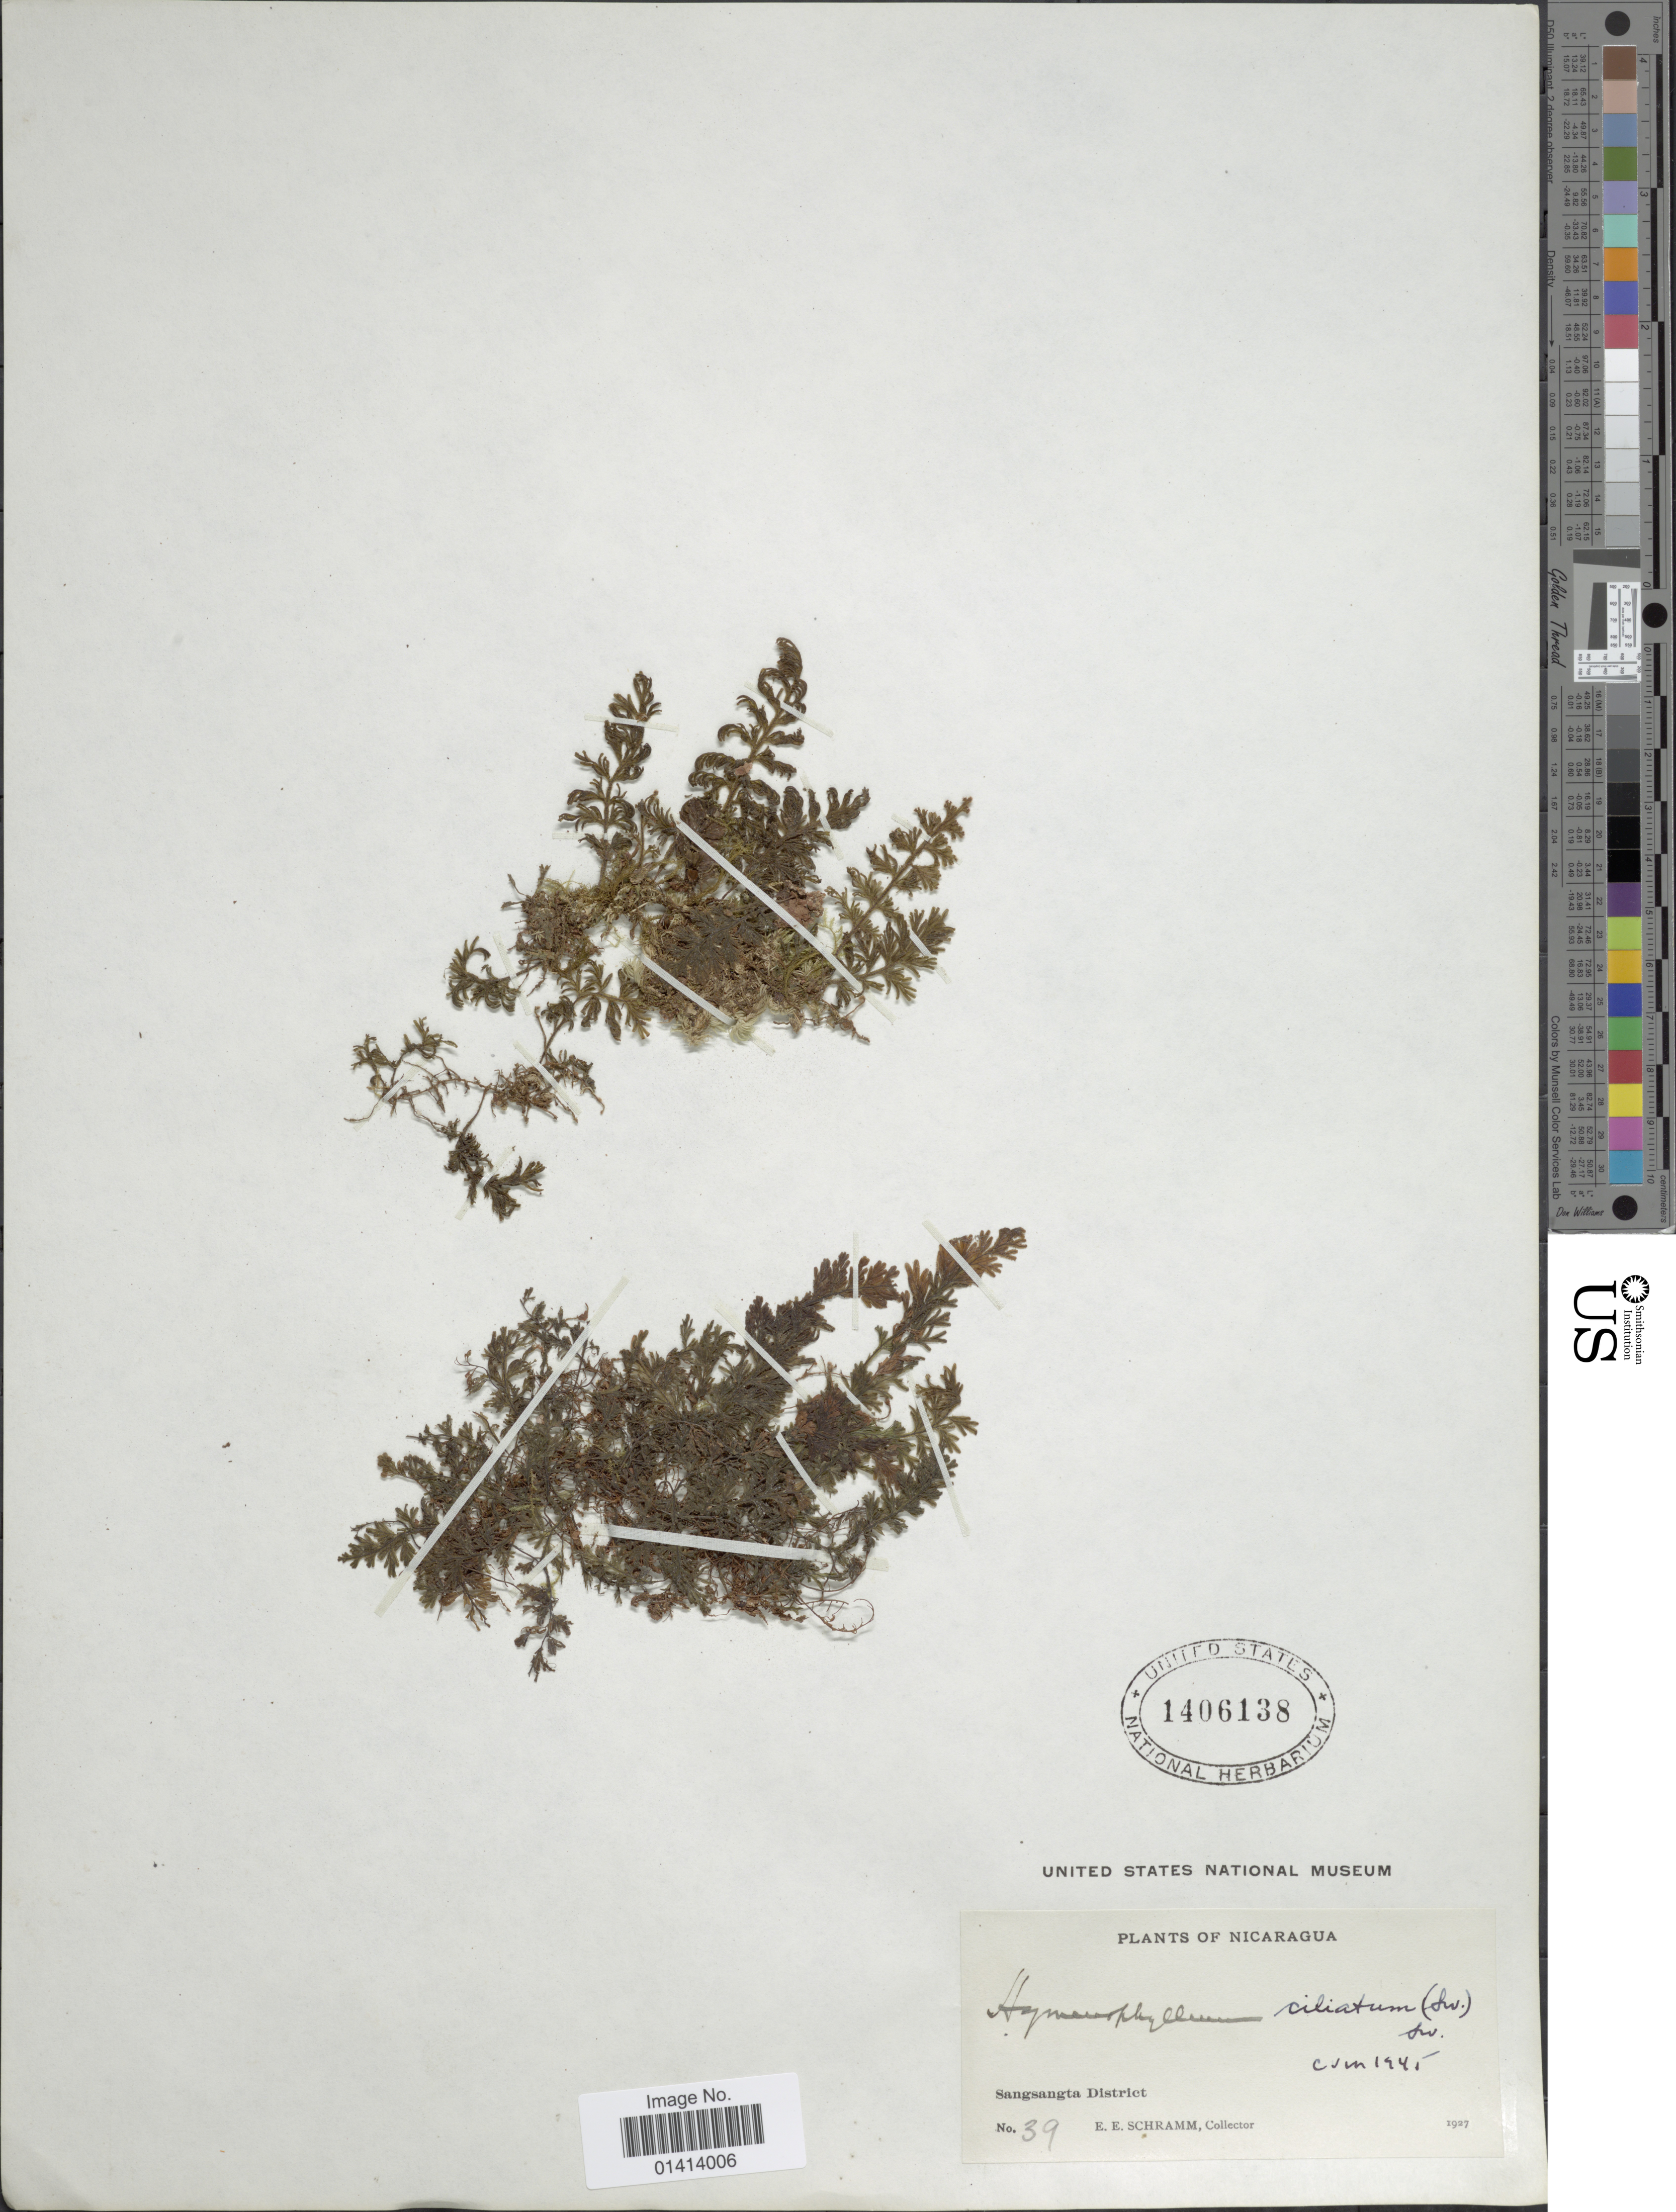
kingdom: Plantae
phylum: Tracheophyta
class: Polypodiopsida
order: Hymenophyllales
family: Hymenophyllaceae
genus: Hymenophyllum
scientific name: Hymenophyllum hirsutum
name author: (L.) Sw.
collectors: E. Schramm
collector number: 39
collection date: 1927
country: Nicaragua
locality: Sangsanta District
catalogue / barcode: US 1406138